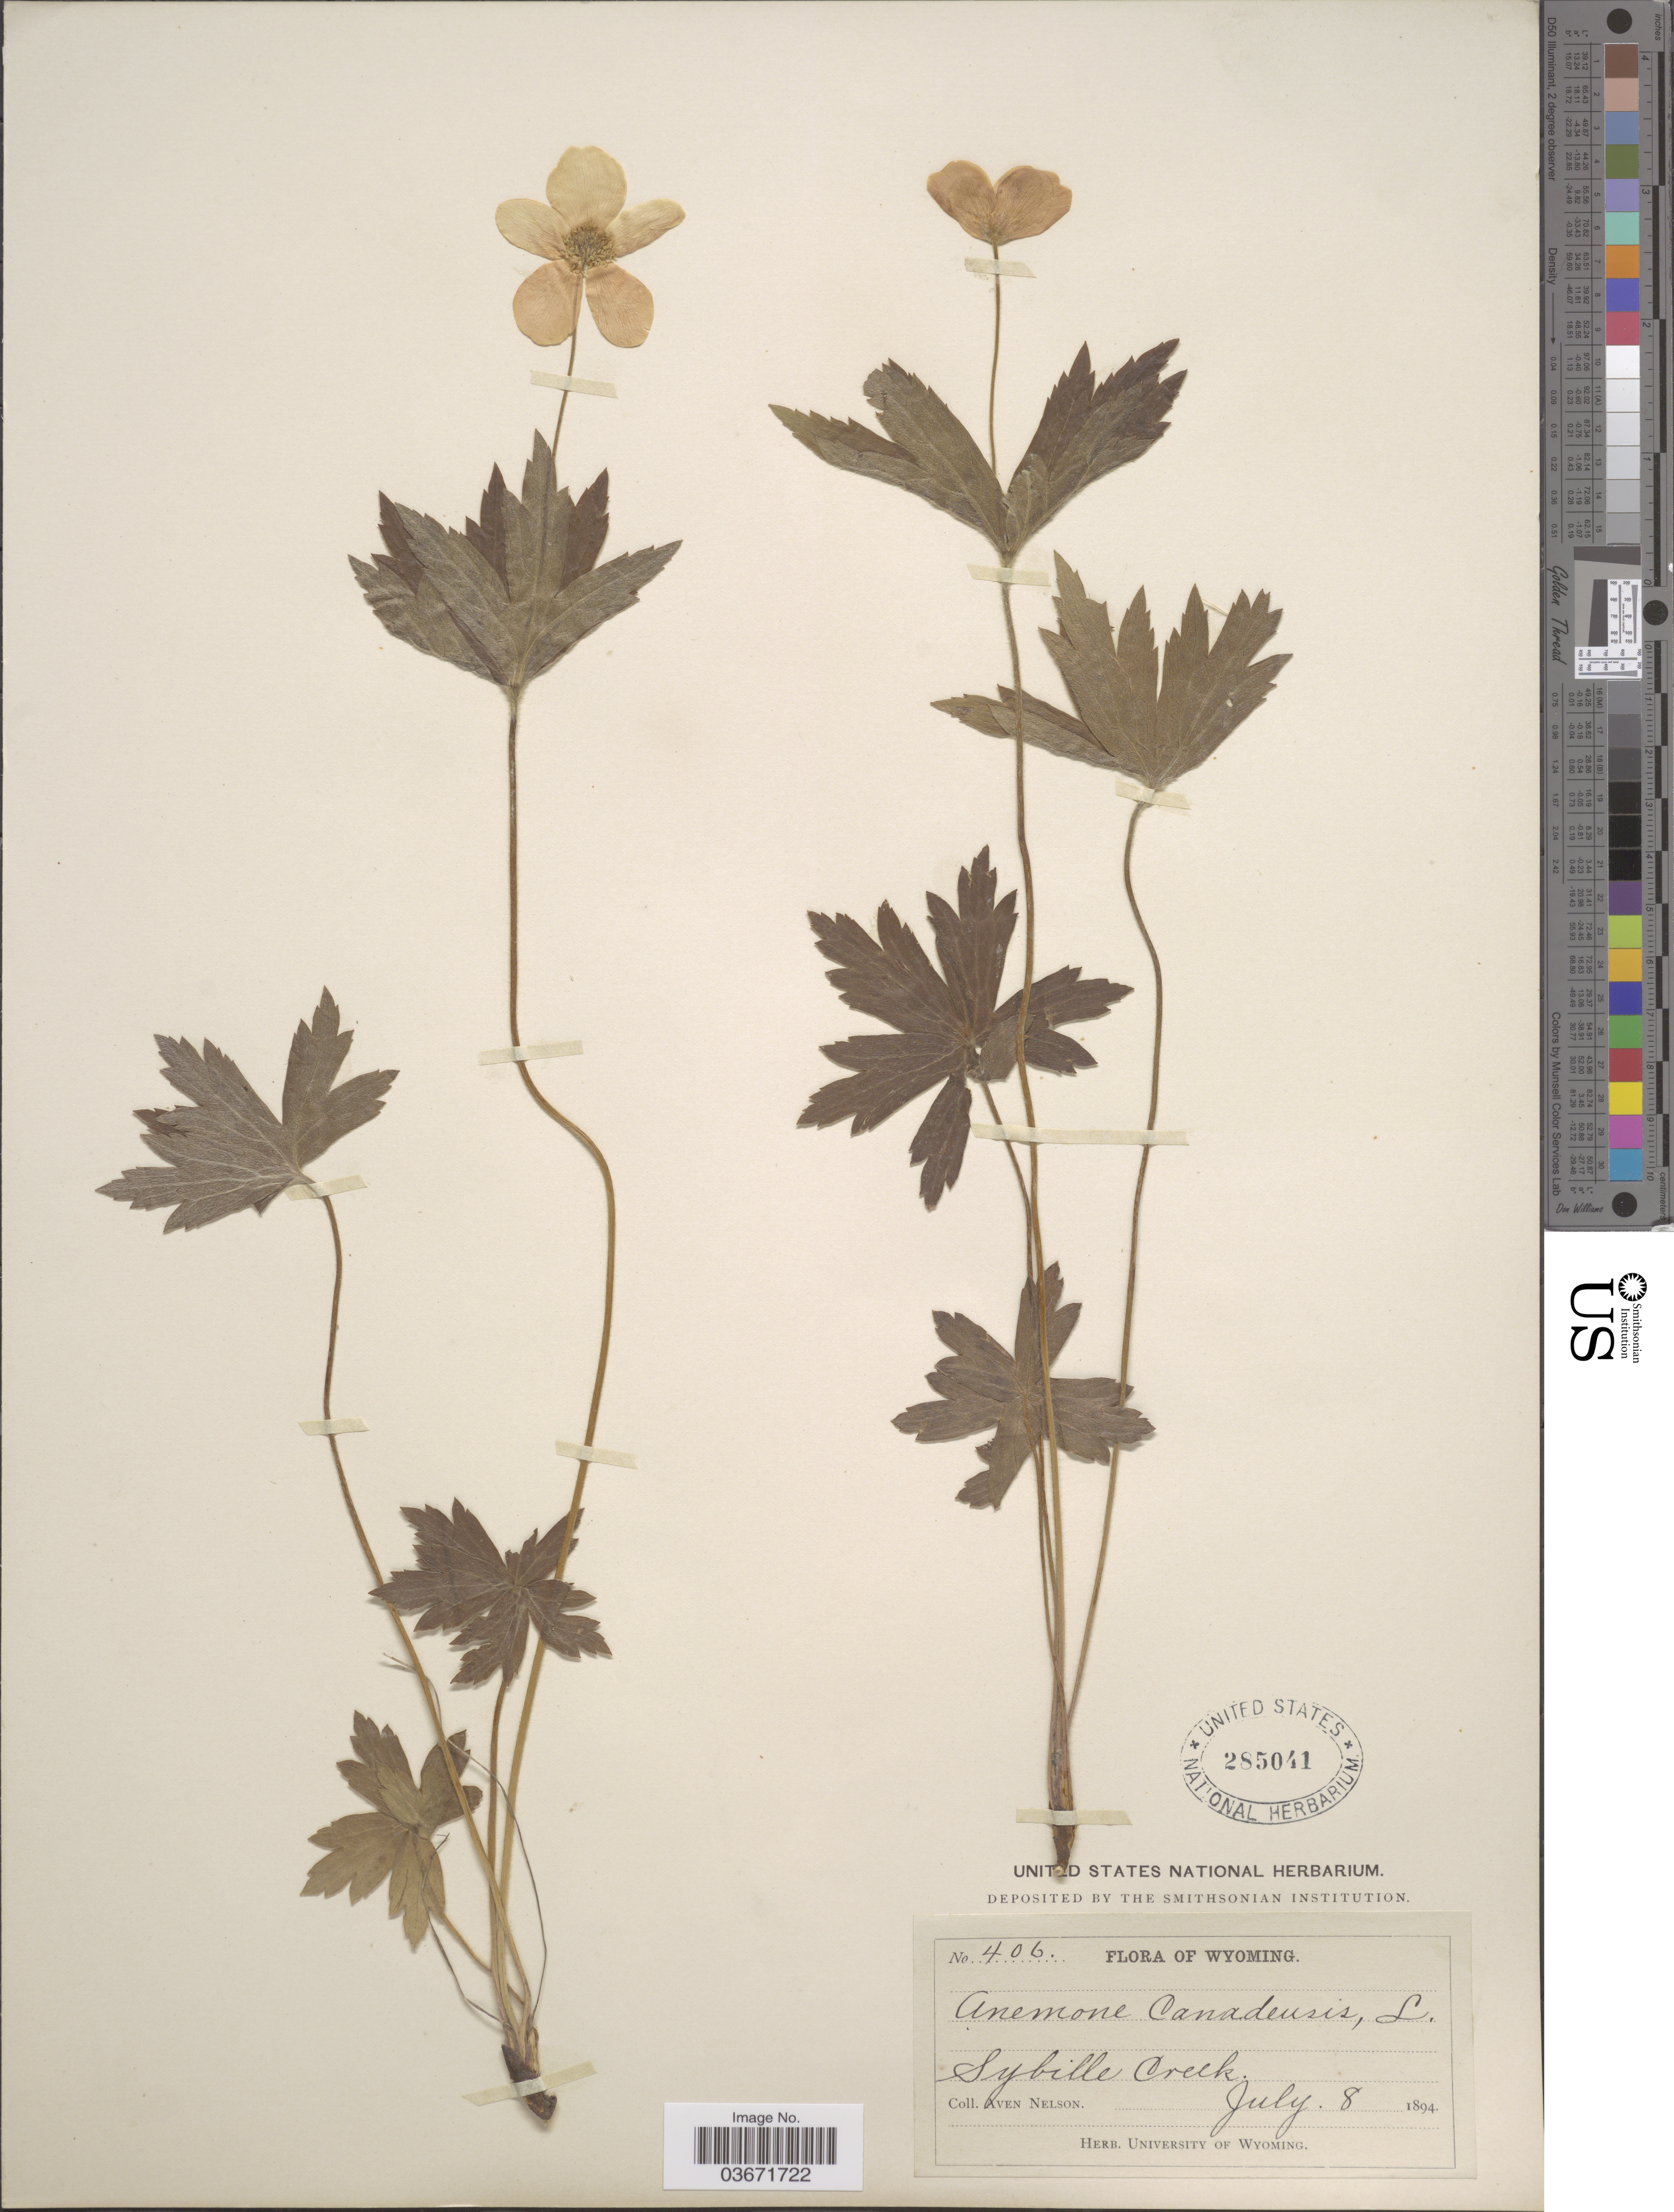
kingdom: Plantae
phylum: Tracheophyta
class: Magnoliopsida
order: Ranunculales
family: Ranunculaceae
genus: Anemone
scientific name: Anemone canadensis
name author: L.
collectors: A. Nelson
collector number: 406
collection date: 1894-07-08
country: United States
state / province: Wyoming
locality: Sybille Creek.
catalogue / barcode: US 285041